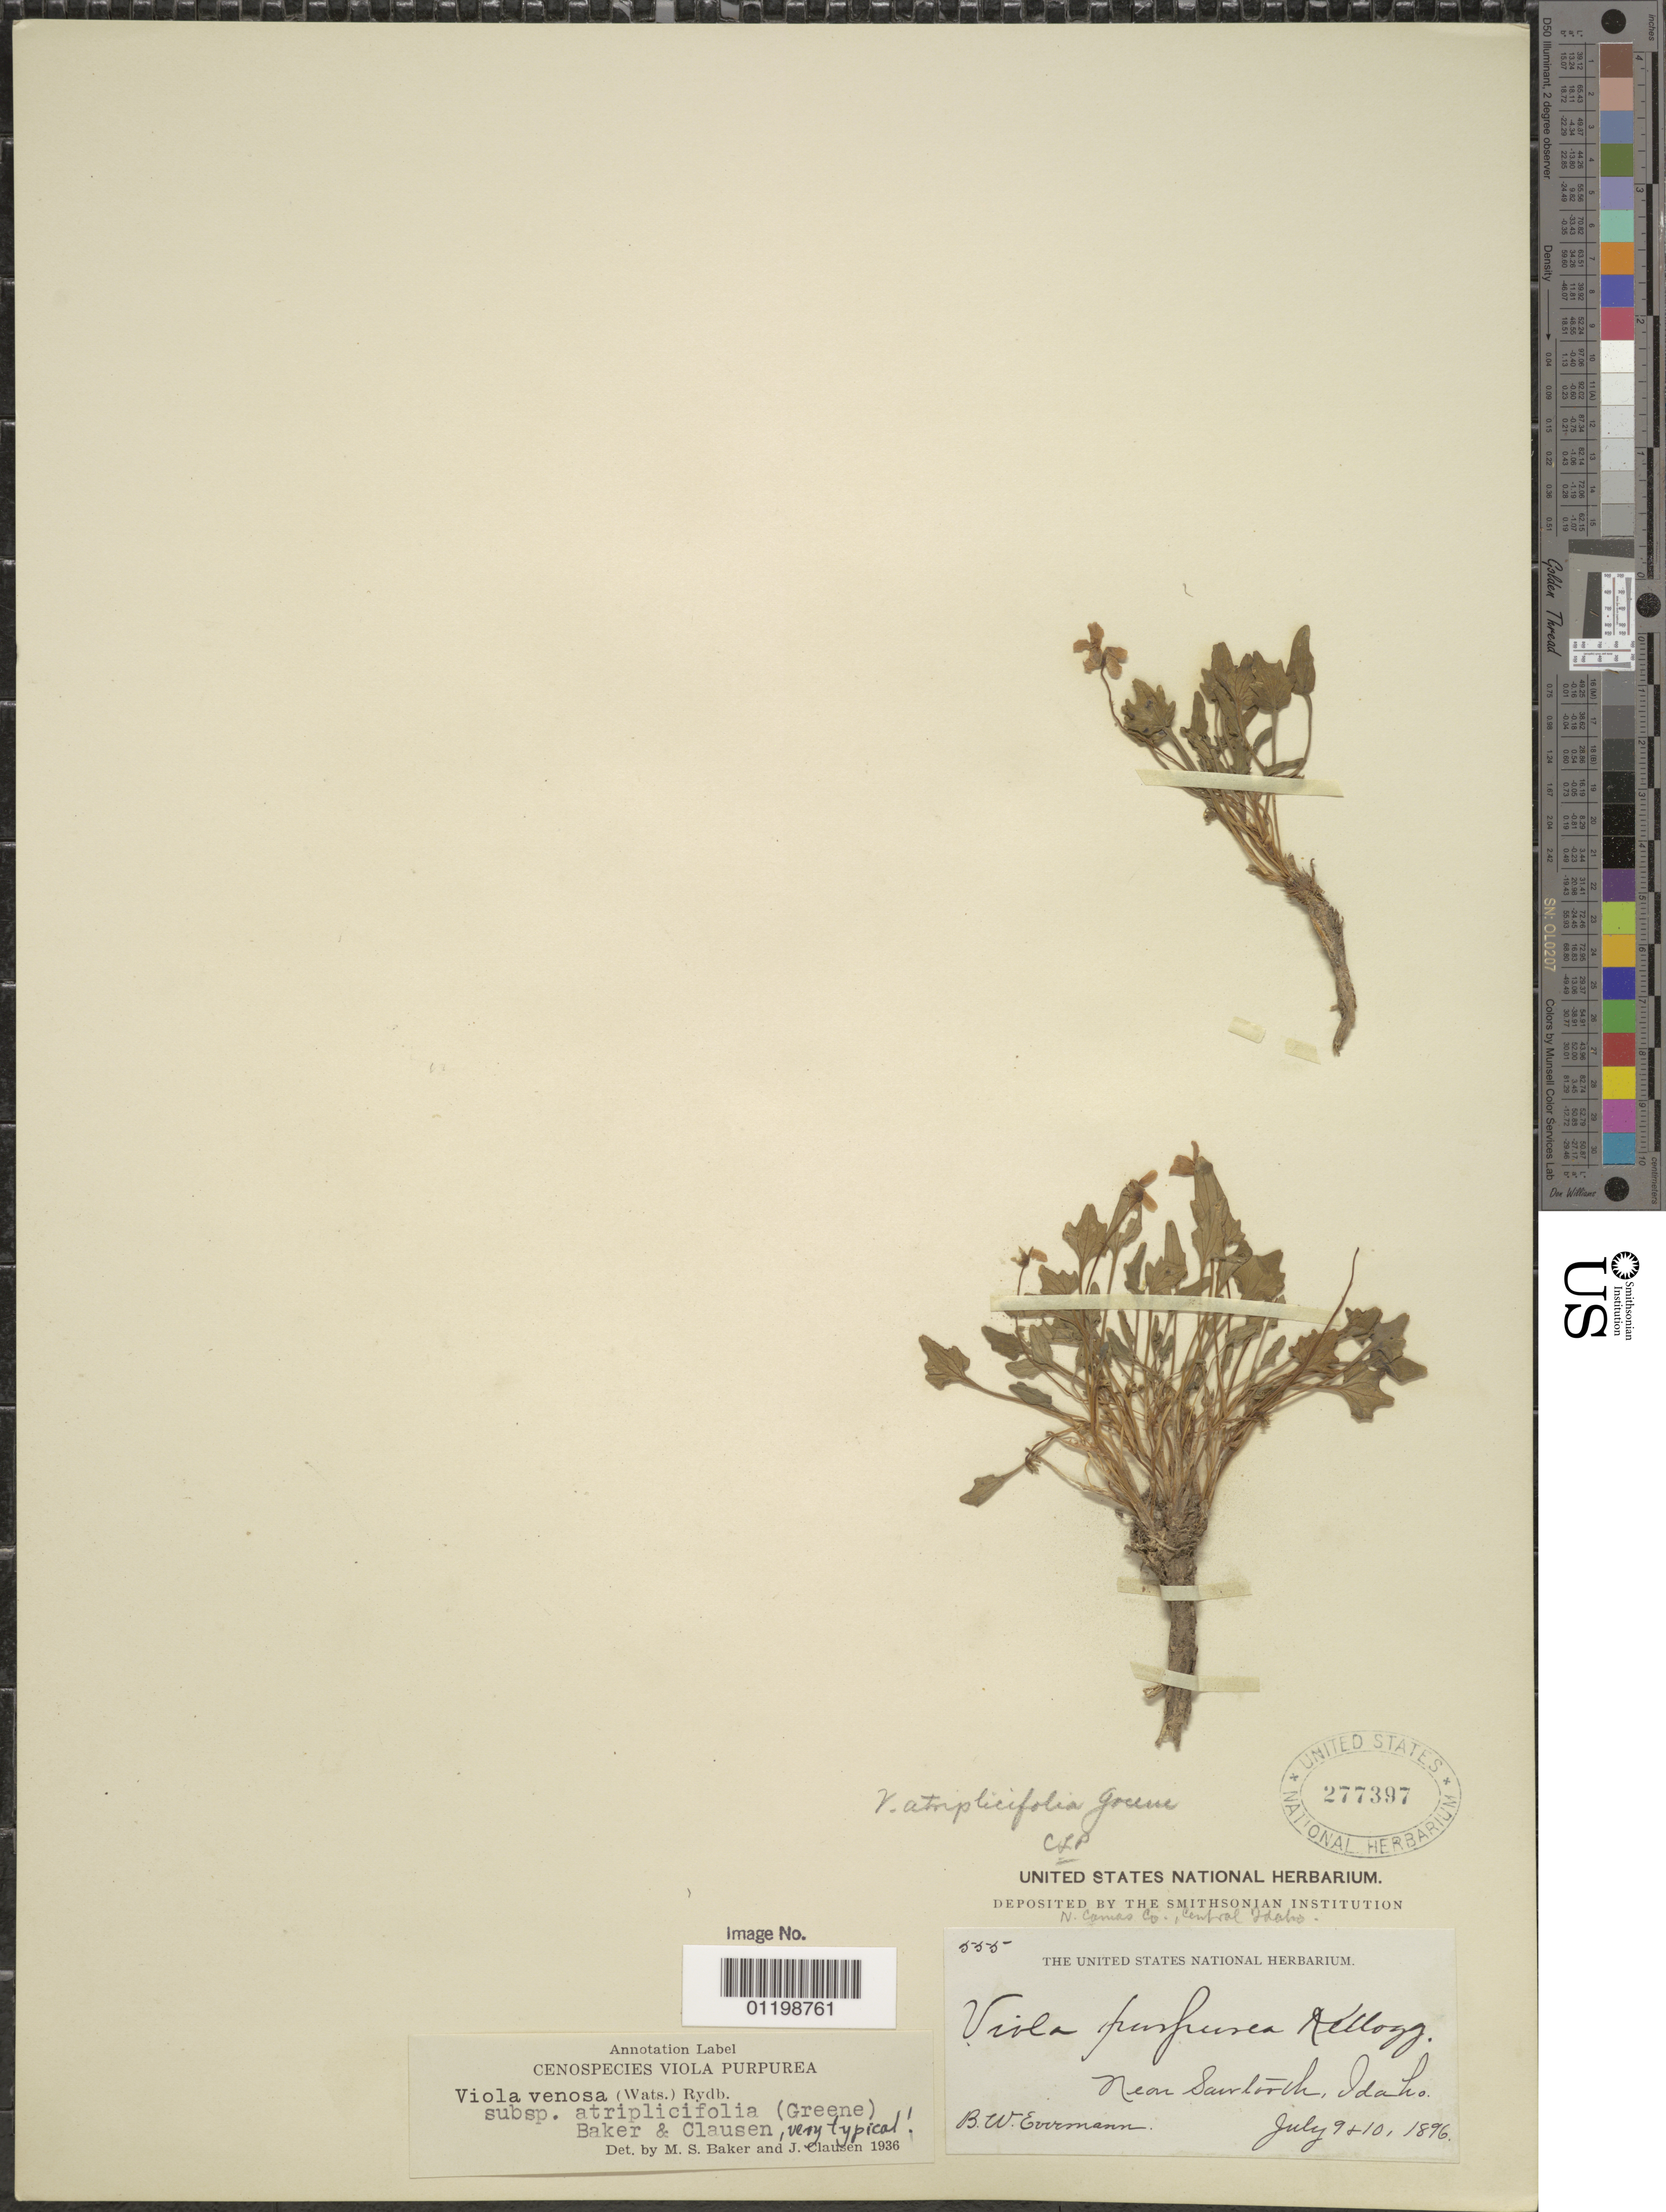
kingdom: Plantae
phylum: Tracheophyta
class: Magnoliopsida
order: Malpighiales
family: Violaceae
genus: Viola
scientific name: Viola venosa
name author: (S. Watson) Rydb.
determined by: Baker, M. S.; Clausen, J.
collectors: B. W. Evermann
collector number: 555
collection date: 1896-07-09,1896-07-10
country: United States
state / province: Idaho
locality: Near Sawtooth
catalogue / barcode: US 277397